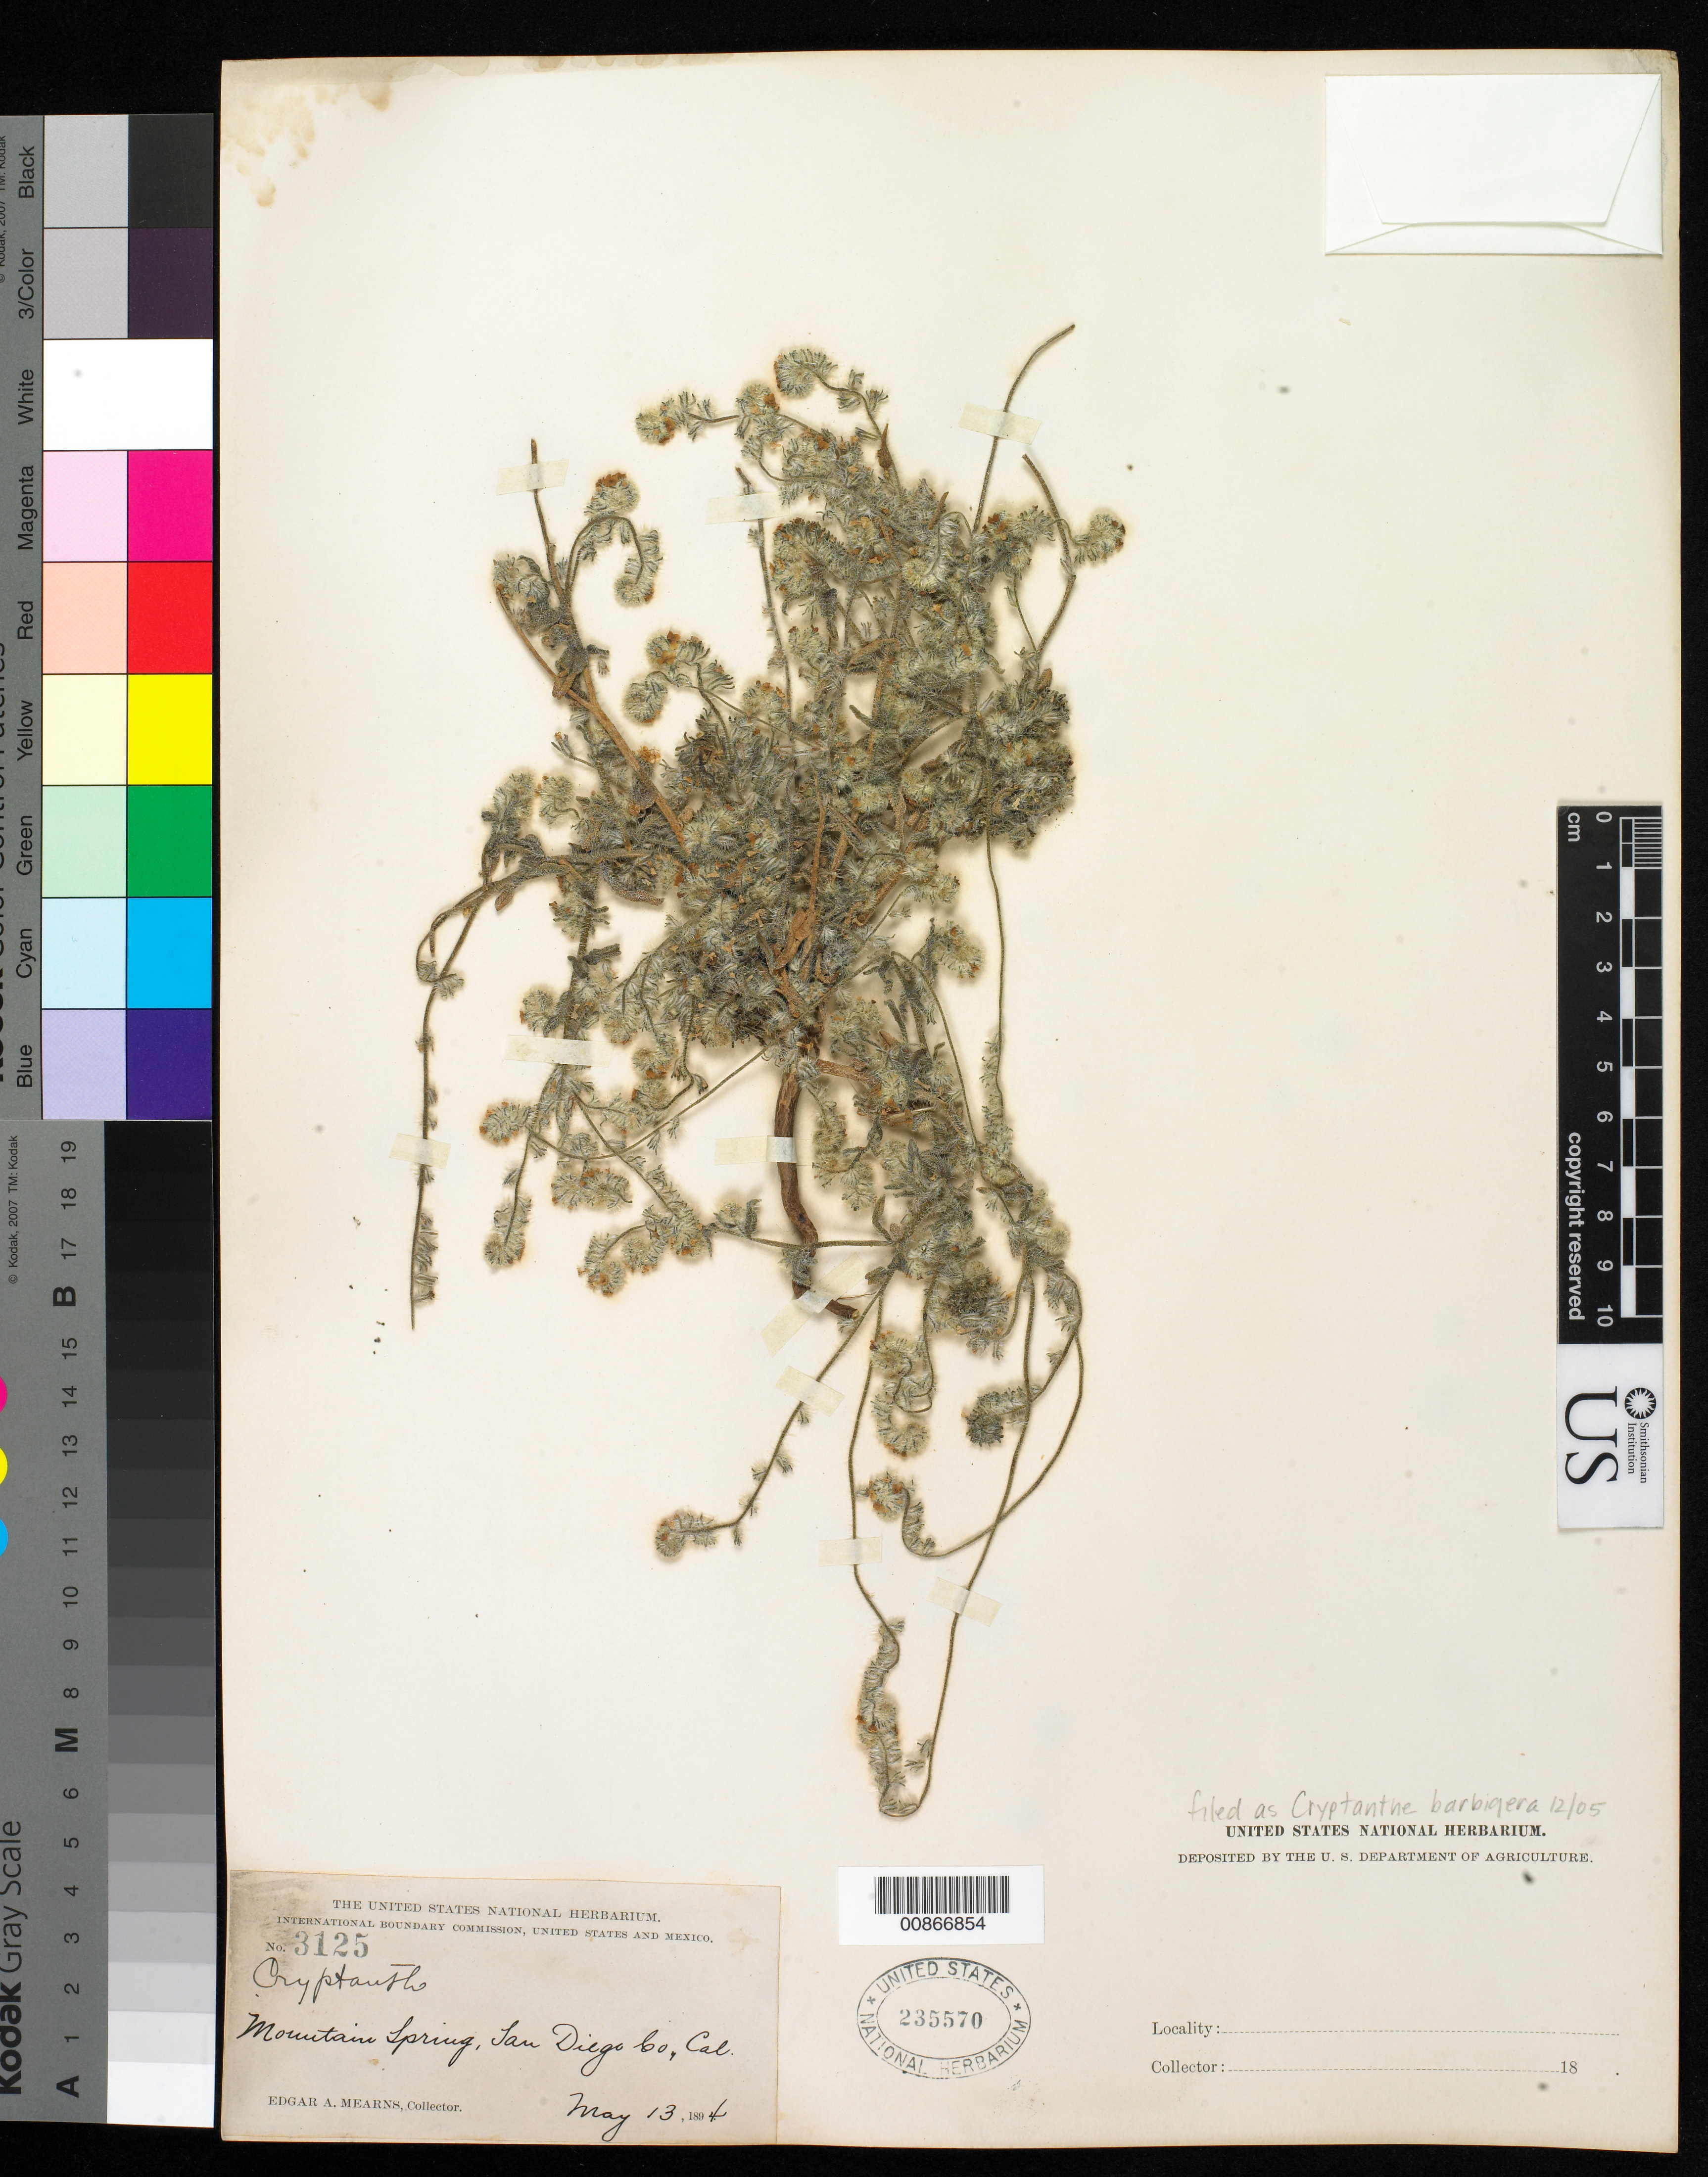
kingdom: Plantae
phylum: Tracheophyta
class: Magnoliopsida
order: Boraginales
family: Boraginaceae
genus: Cryptantha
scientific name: Cryptantha barbigera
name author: (A. Gray) Greene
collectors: E. A. Mearns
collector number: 3125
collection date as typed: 13 May 1894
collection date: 1894-05-13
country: United States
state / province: California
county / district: San Diego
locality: Mountain Spring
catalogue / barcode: US 235570